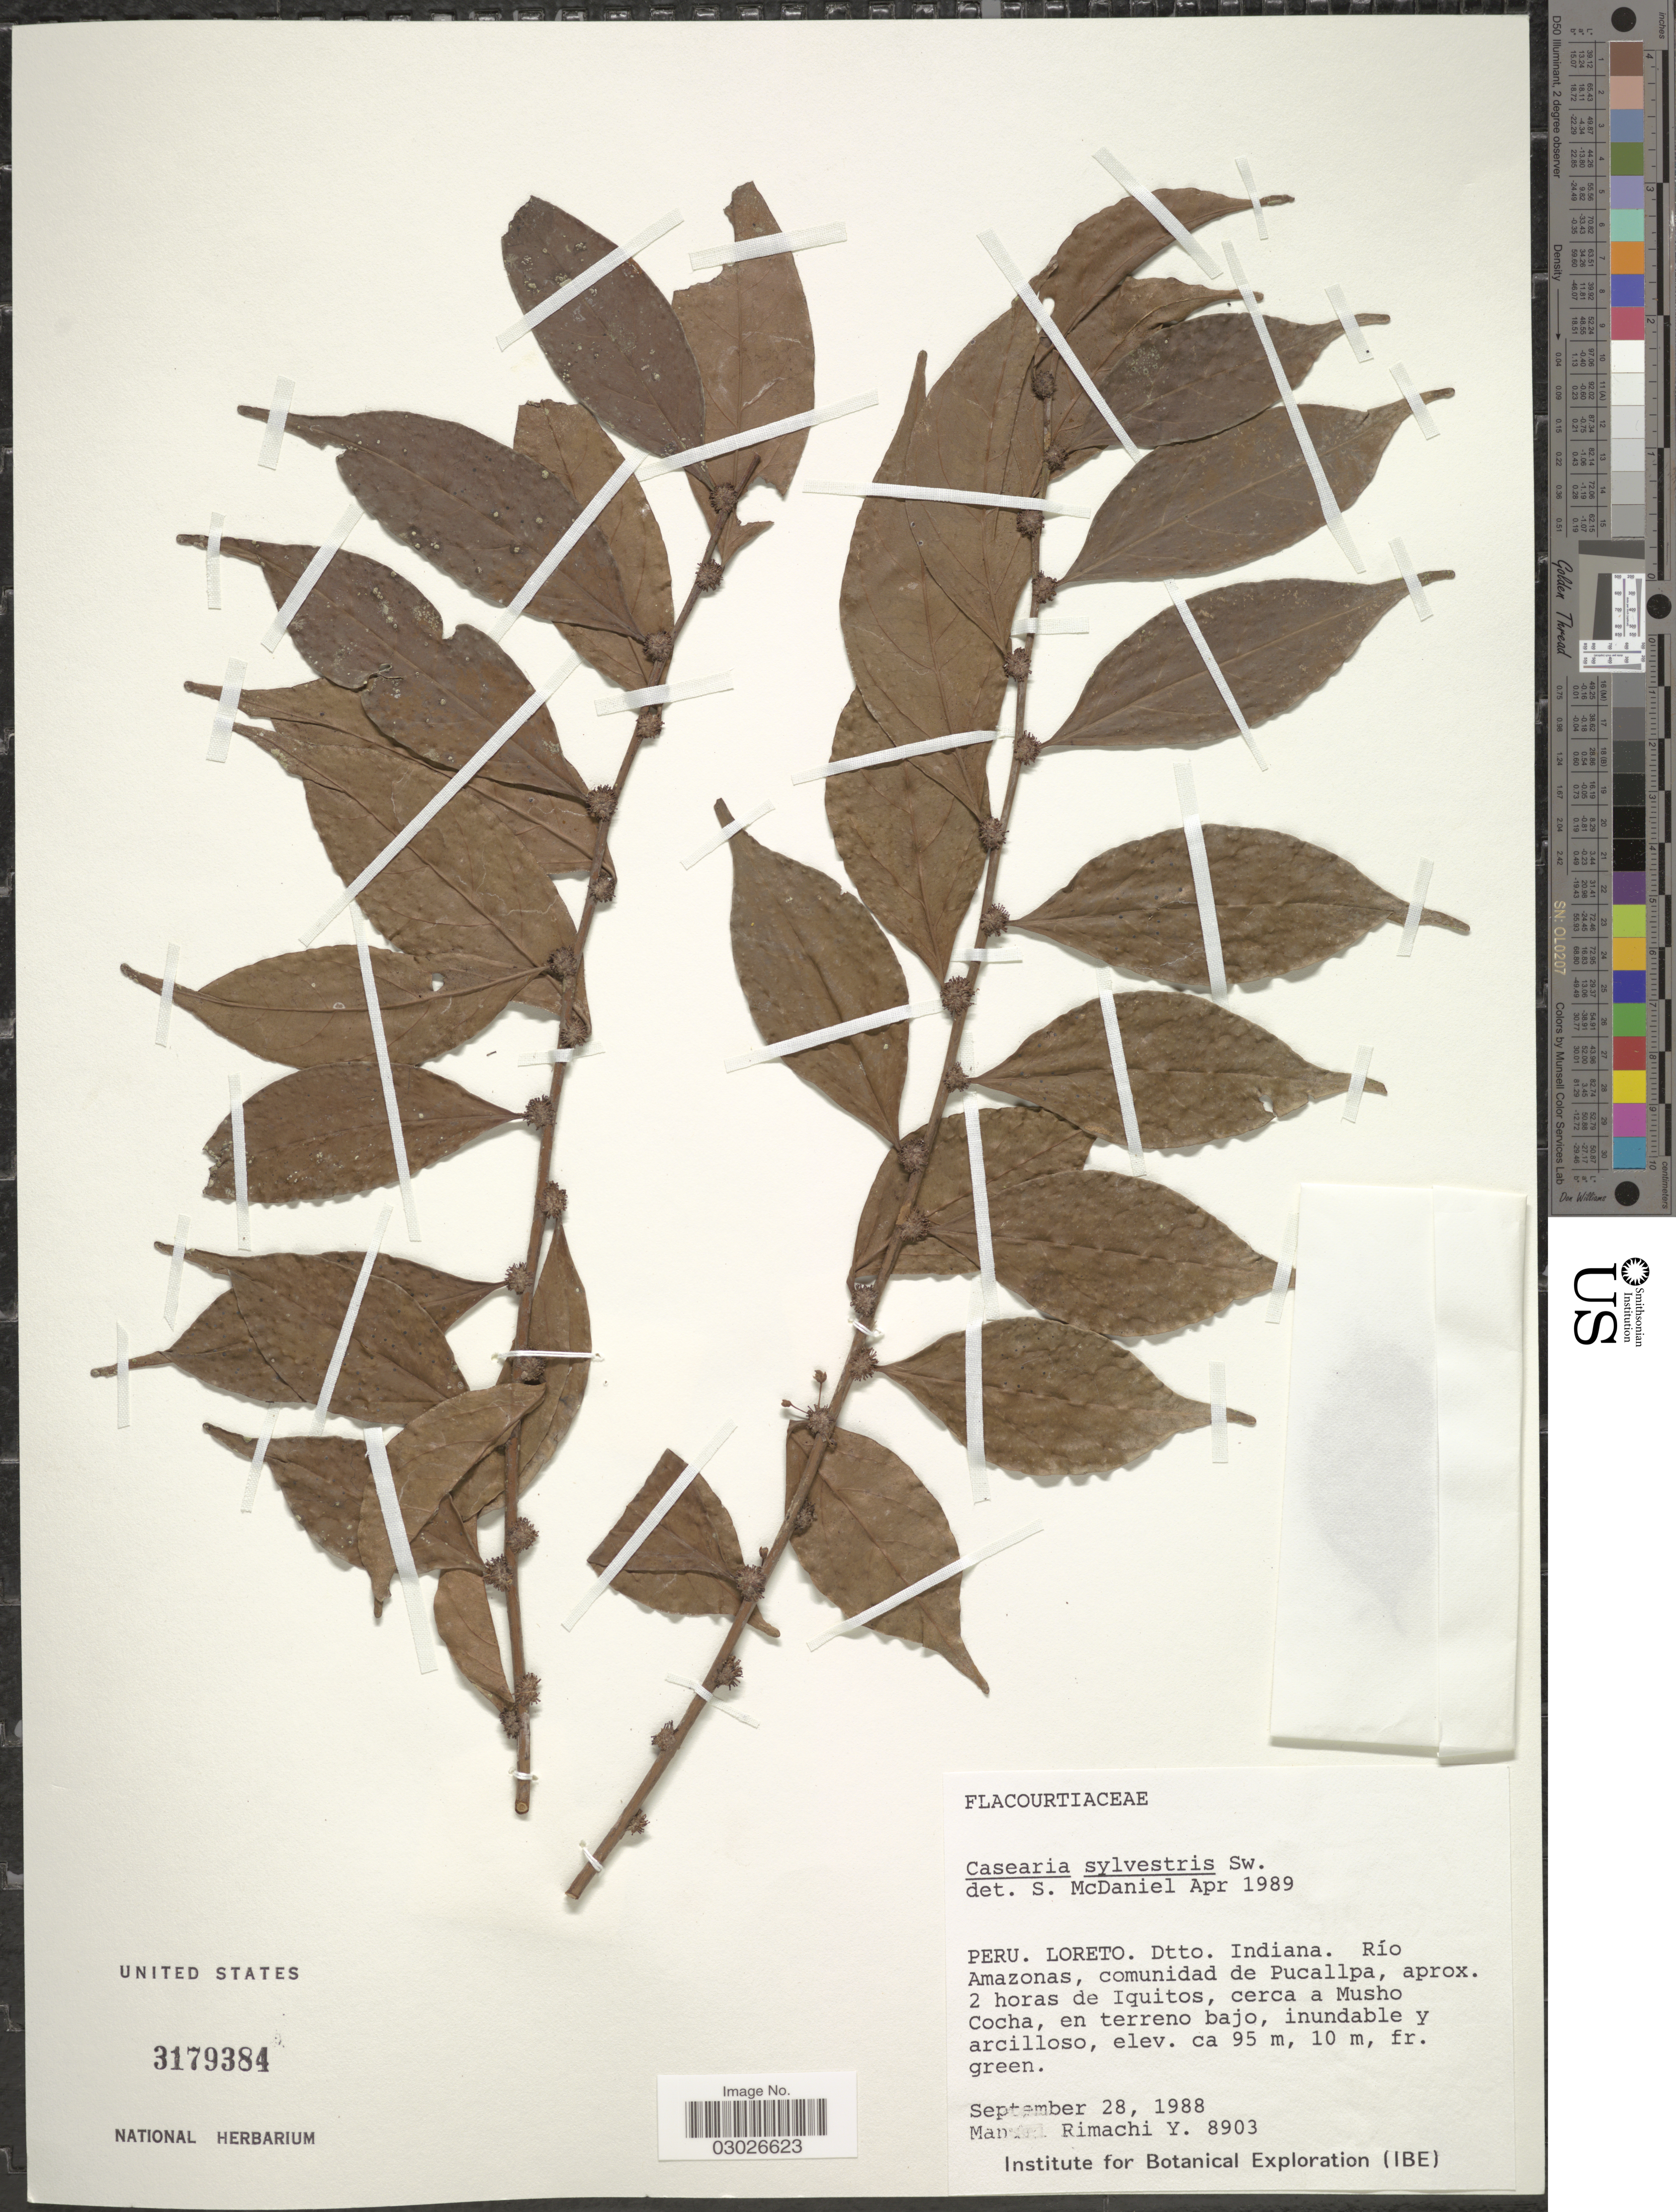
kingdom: Plantae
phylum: Tracheophyta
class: Magnoliopsida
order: Malpighiales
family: Salicaceae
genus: Casearia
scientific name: Casearia sylvestris var. sylvestris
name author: Sw.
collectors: M. Rimachi Y.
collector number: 8903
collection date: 1988-09-28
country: Peru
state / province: Loreto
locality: Dtto. Indiana, Río Amazonas, comunidad de Pucallpa, approx. 2 horas de Iquitos, cerca a Musho Cocha.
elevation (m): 95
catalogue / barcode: US 3179384